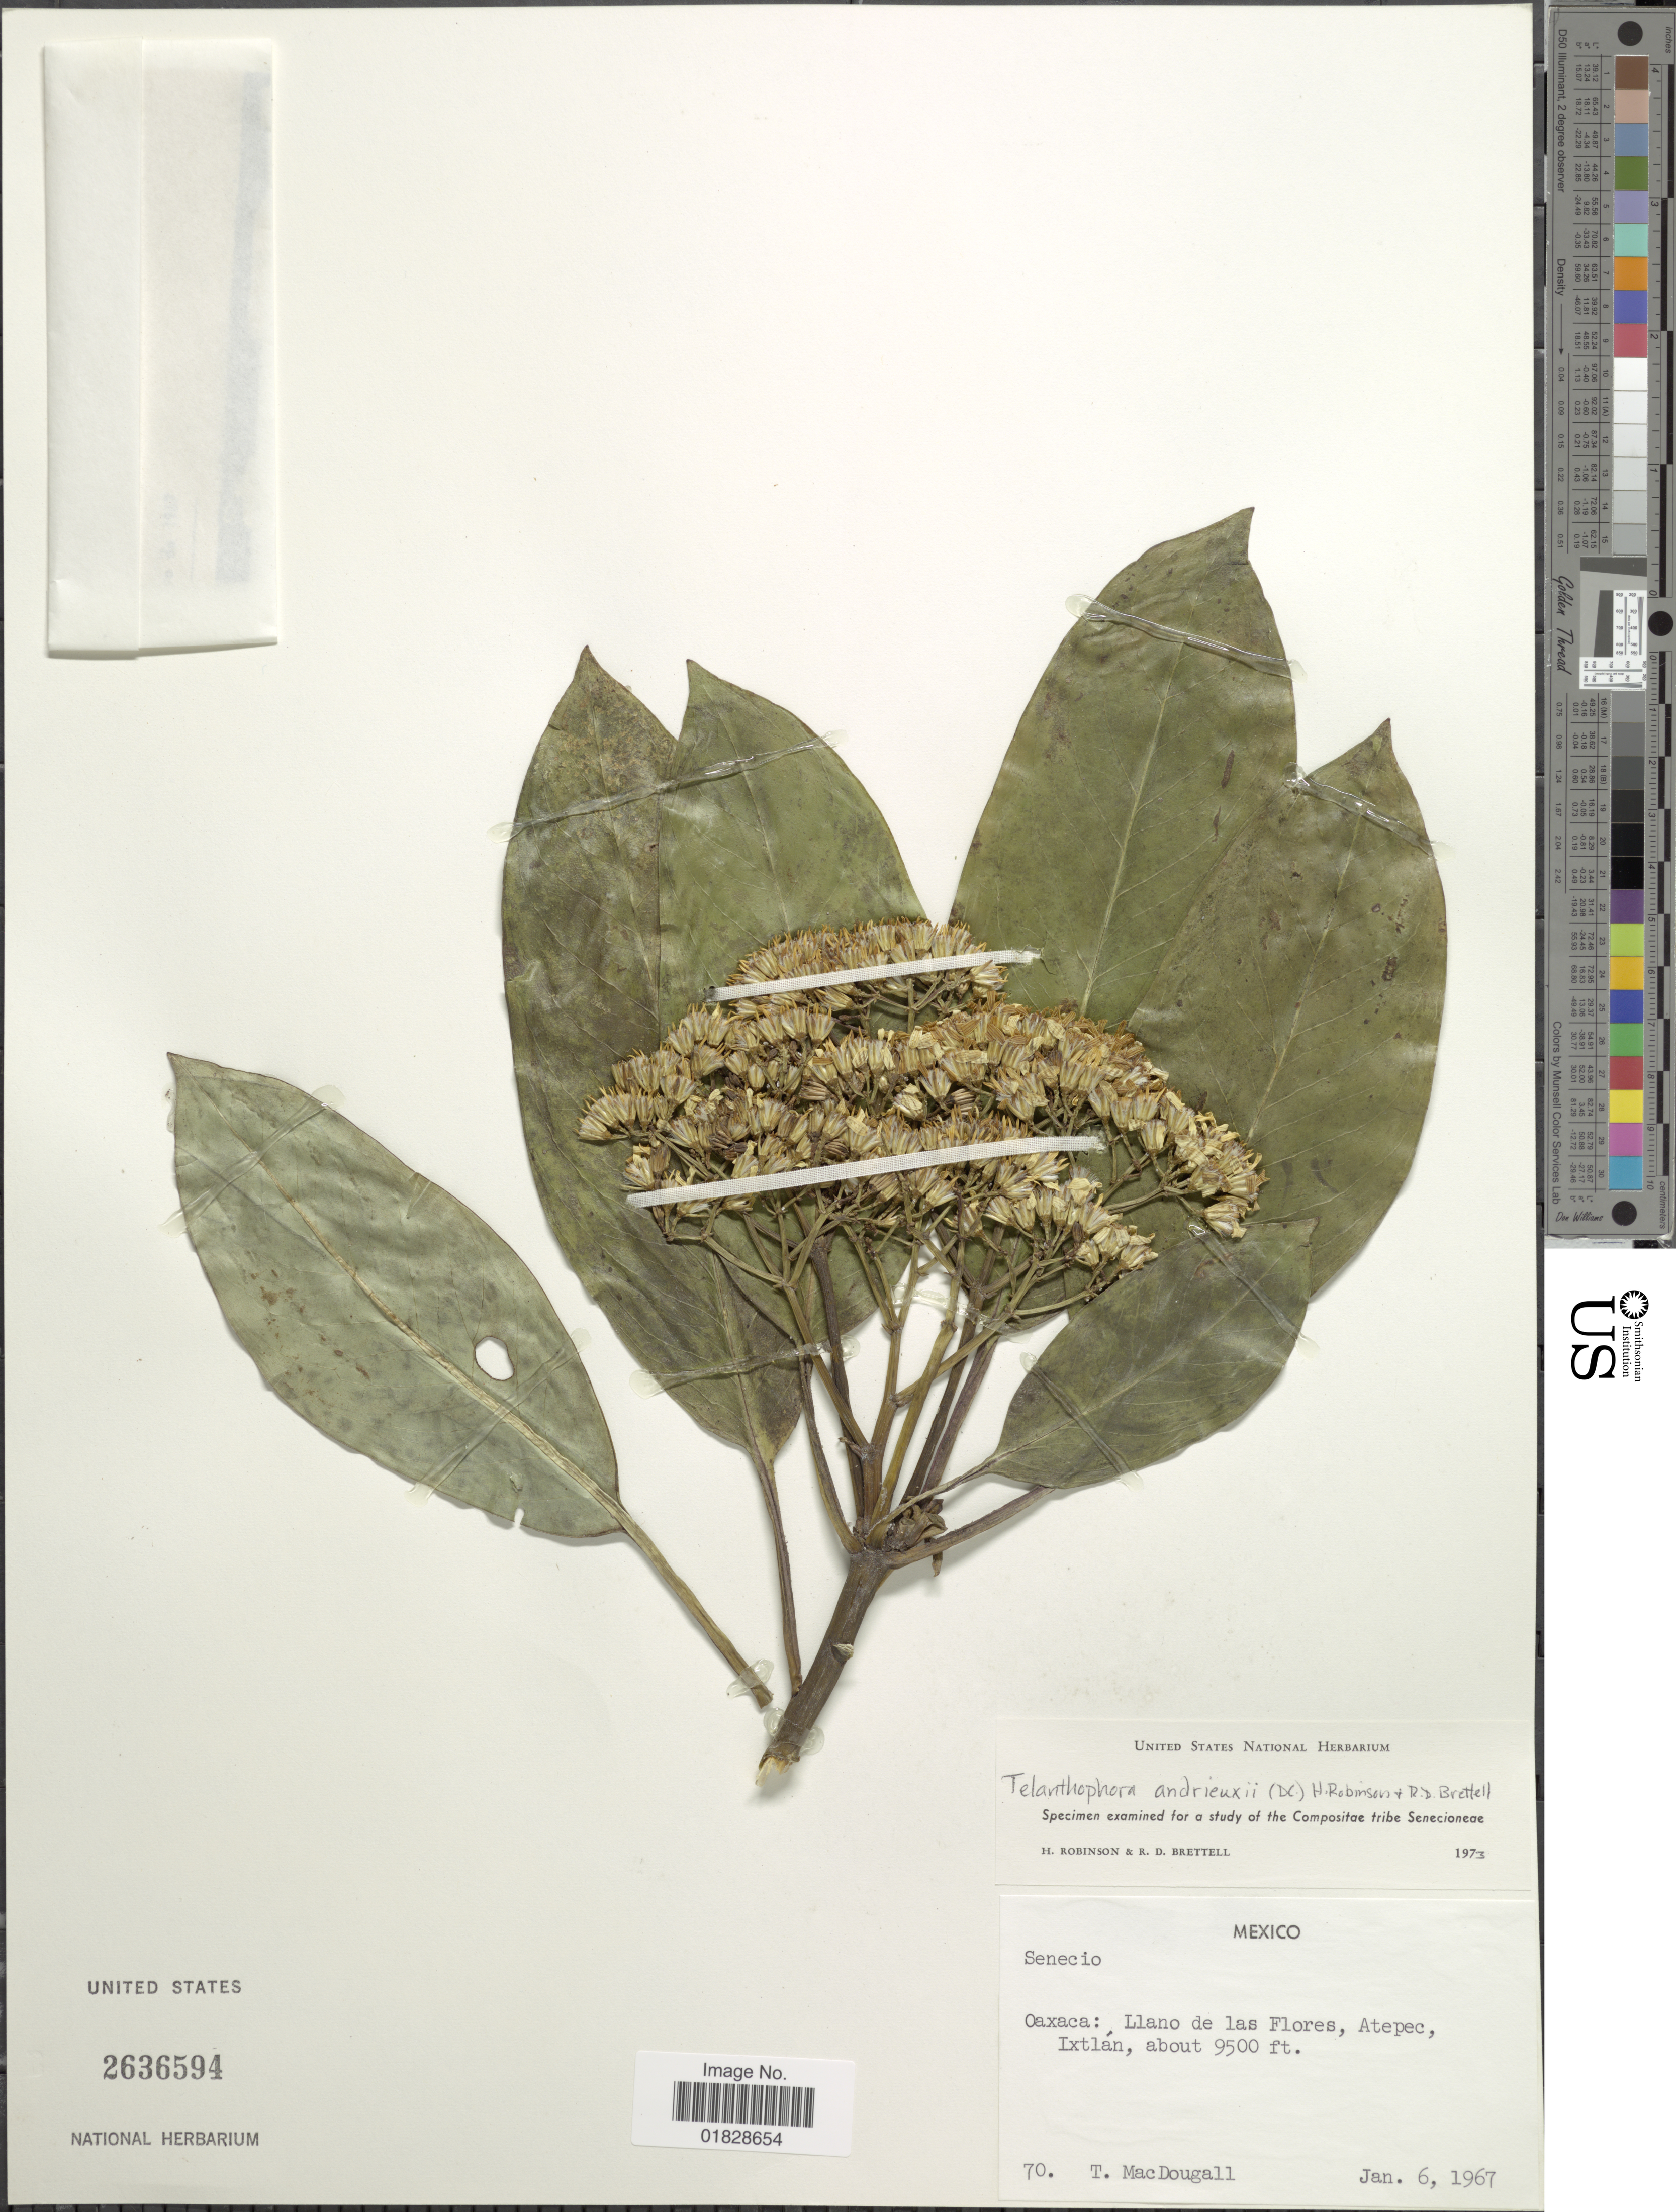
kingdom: Plantae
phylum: Tracheophyta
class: Magnoliopsida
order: Asterales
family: Asteraceae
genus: Telanthophora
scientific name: Telanthophora andrieuxii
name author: (DC.) H. Rob. & Brettell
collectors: T. B. MacDougall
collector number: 70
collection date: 1967-01-06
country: Mexico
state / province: Oaxaca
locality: Oaxaca: Llano de las Flores, Atepec, Ixtlán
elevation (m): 2896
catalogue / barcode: US 2636594